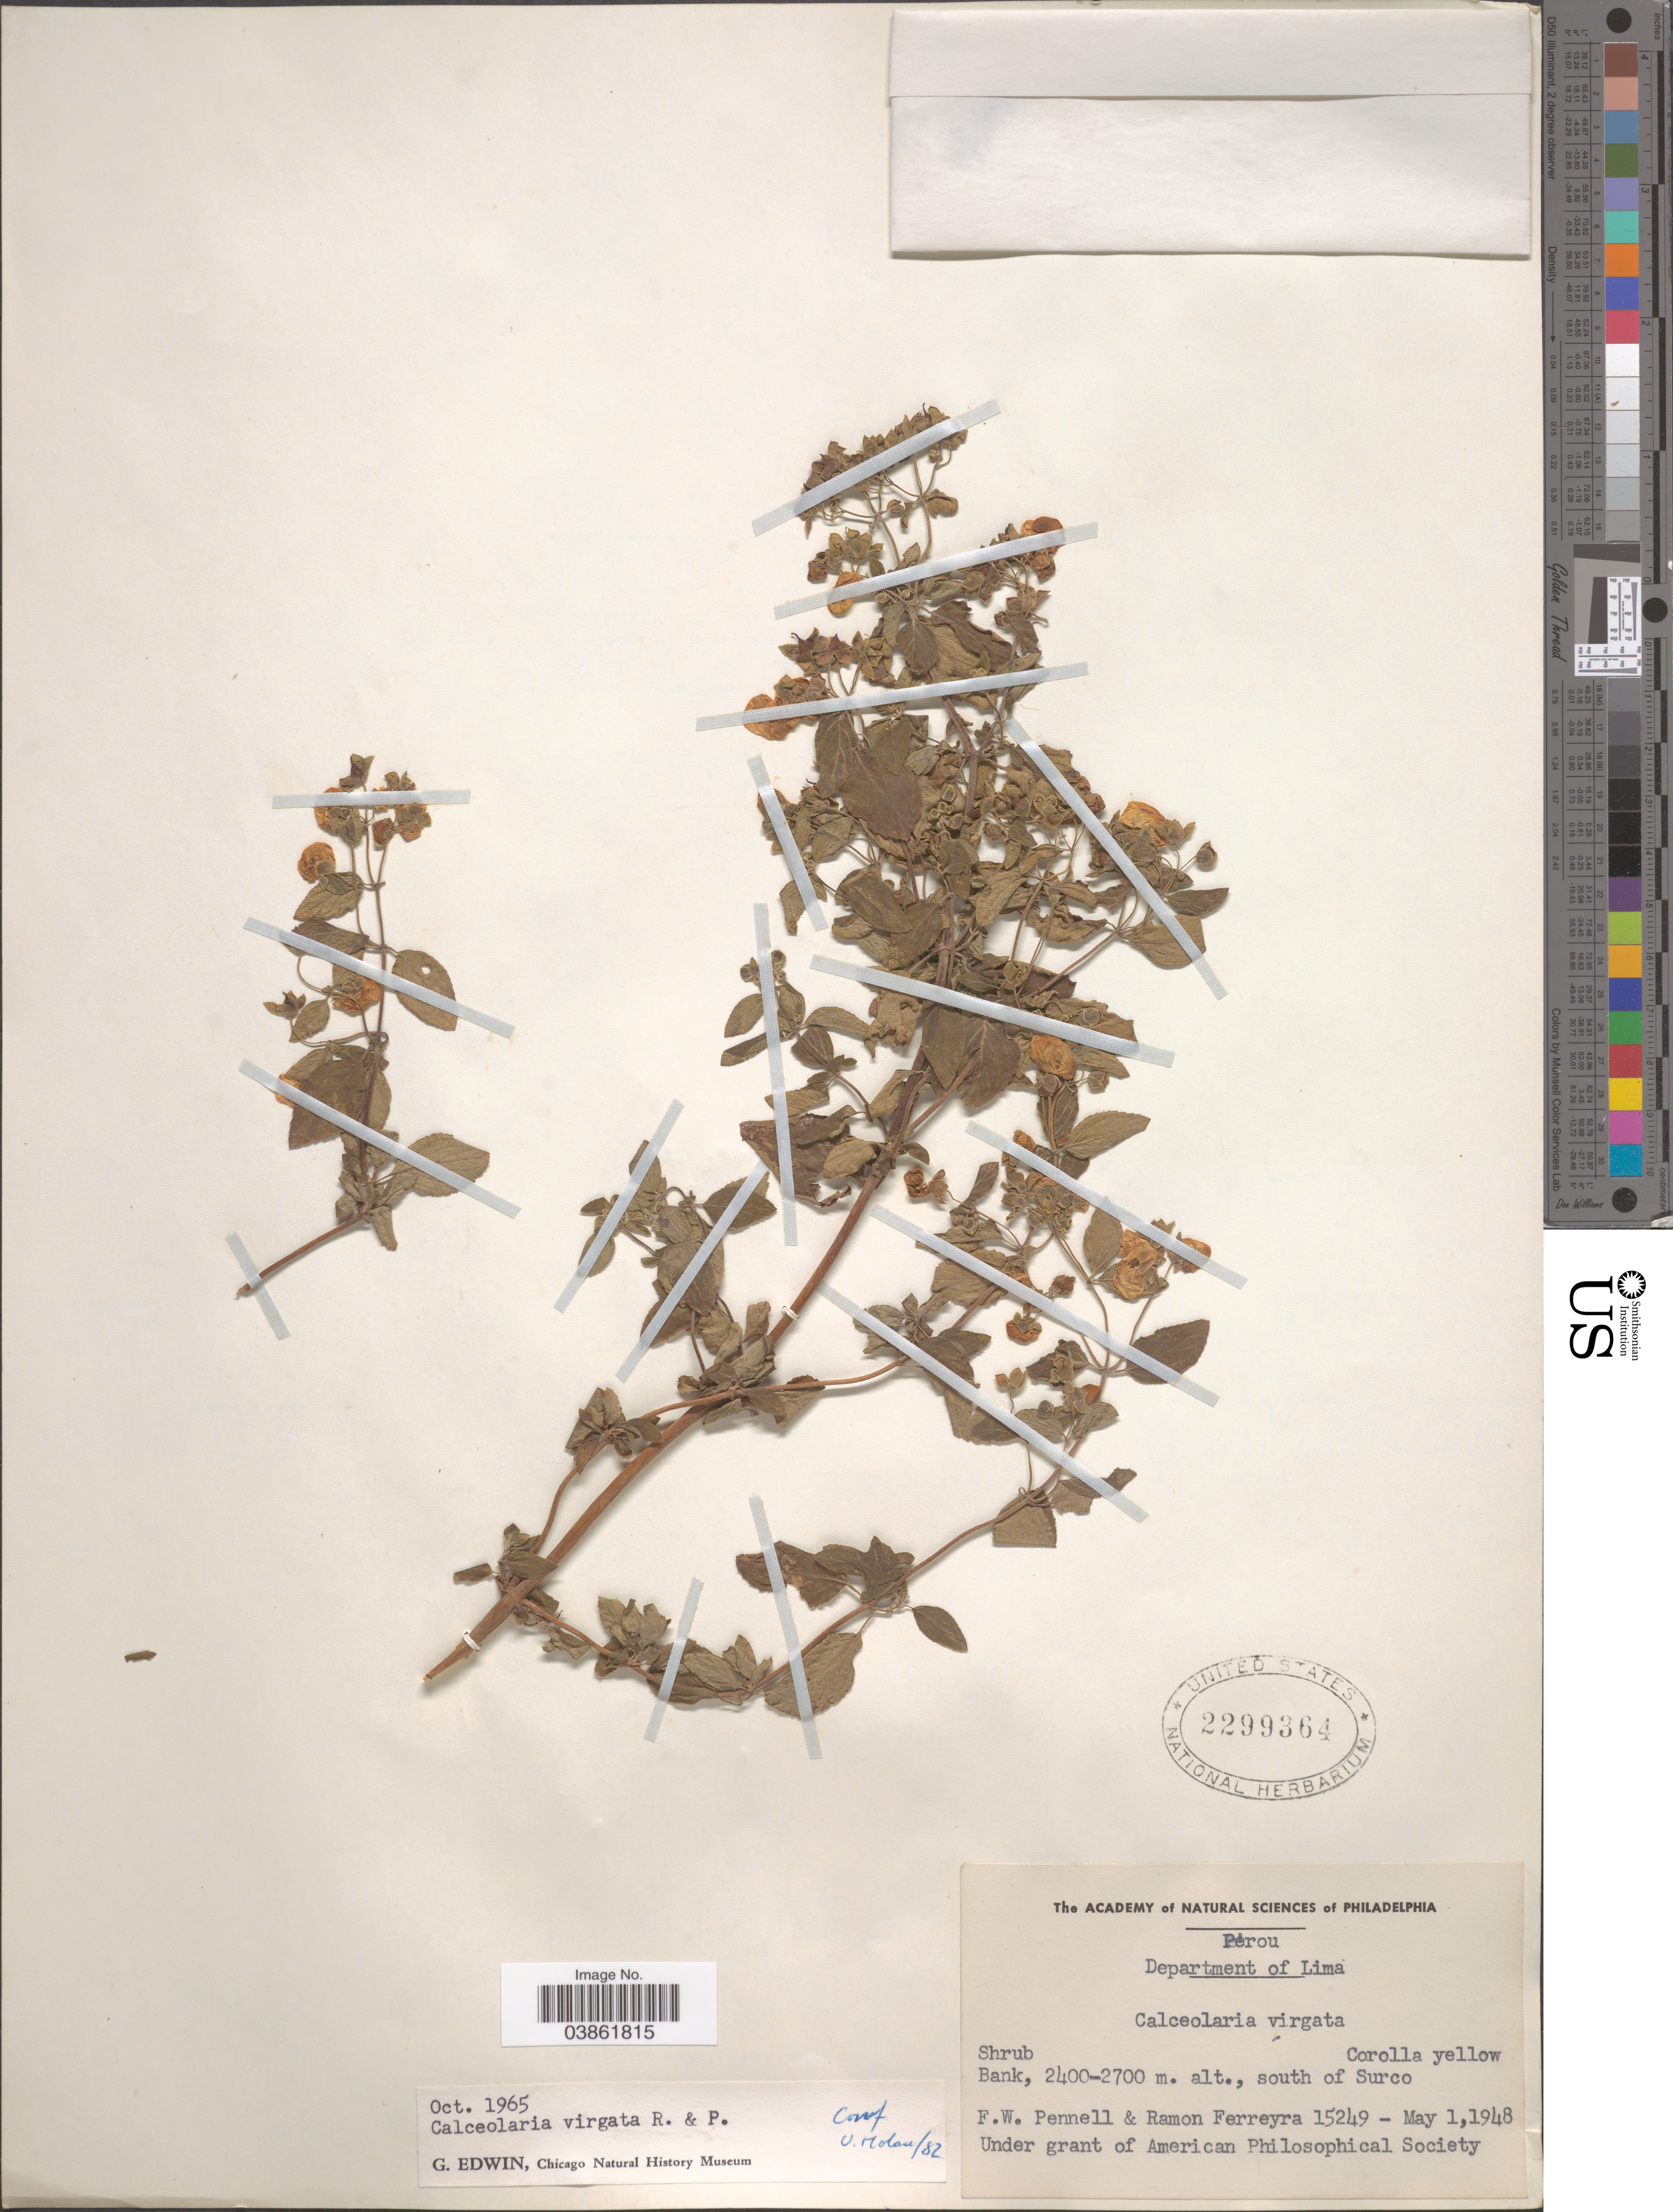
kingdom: Plantae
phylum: Tracheophyta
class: Magnoliopsida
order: Lamiales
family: Calceolariaceae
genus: Calceolaria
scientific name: Calceolaria virgata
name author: Ruiz & Pav.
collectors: F. W. Pennell & R. A. Ferreyra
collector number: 15249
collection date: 1948-05-01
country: Peru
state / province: Lima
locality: Department of Lima. South of Surco.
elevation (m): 2400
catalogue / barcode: US 2299364